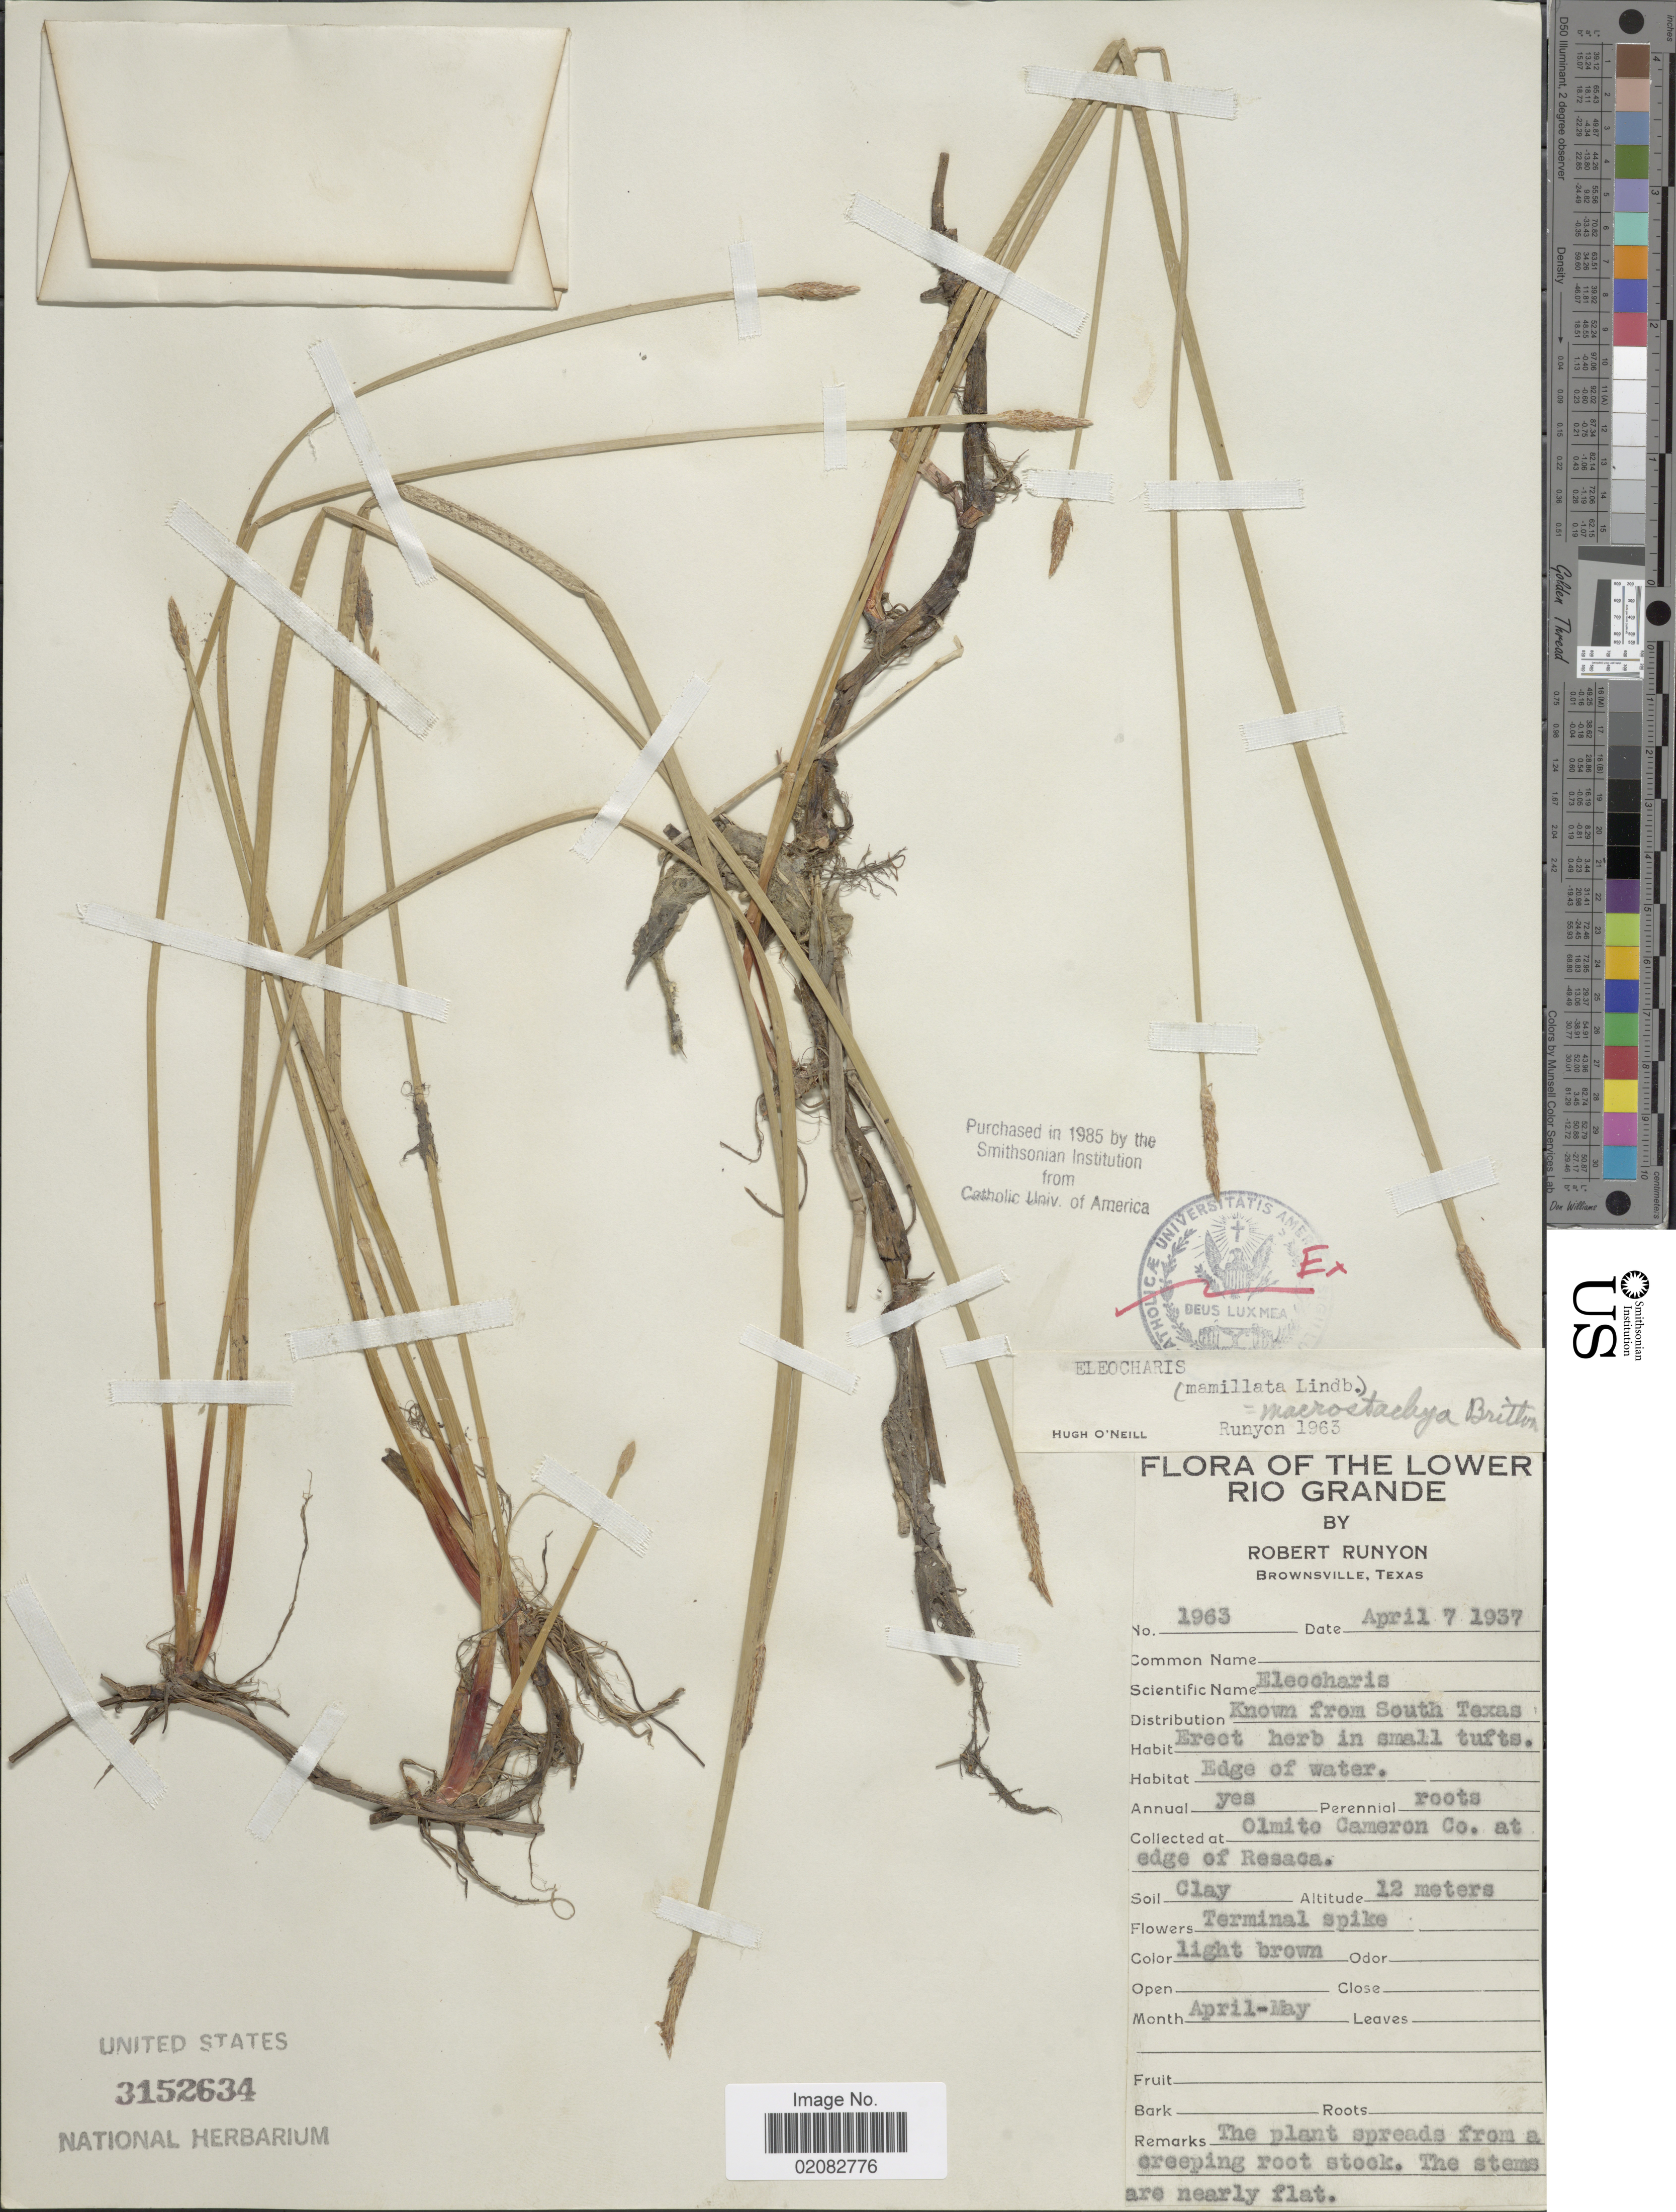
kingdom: Plantae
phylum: Tracheophyta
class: Liliopsida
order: Poales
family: Cyperaceae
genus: Eleocharis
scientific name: Eleocharis macrostachya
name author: Britton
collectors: R. Runyon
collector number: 1963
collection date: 1937-04-07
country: United States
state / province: Texas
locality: Olmito Cameron Co. at edge of Resaca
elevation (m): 12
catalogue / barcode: US 3152634